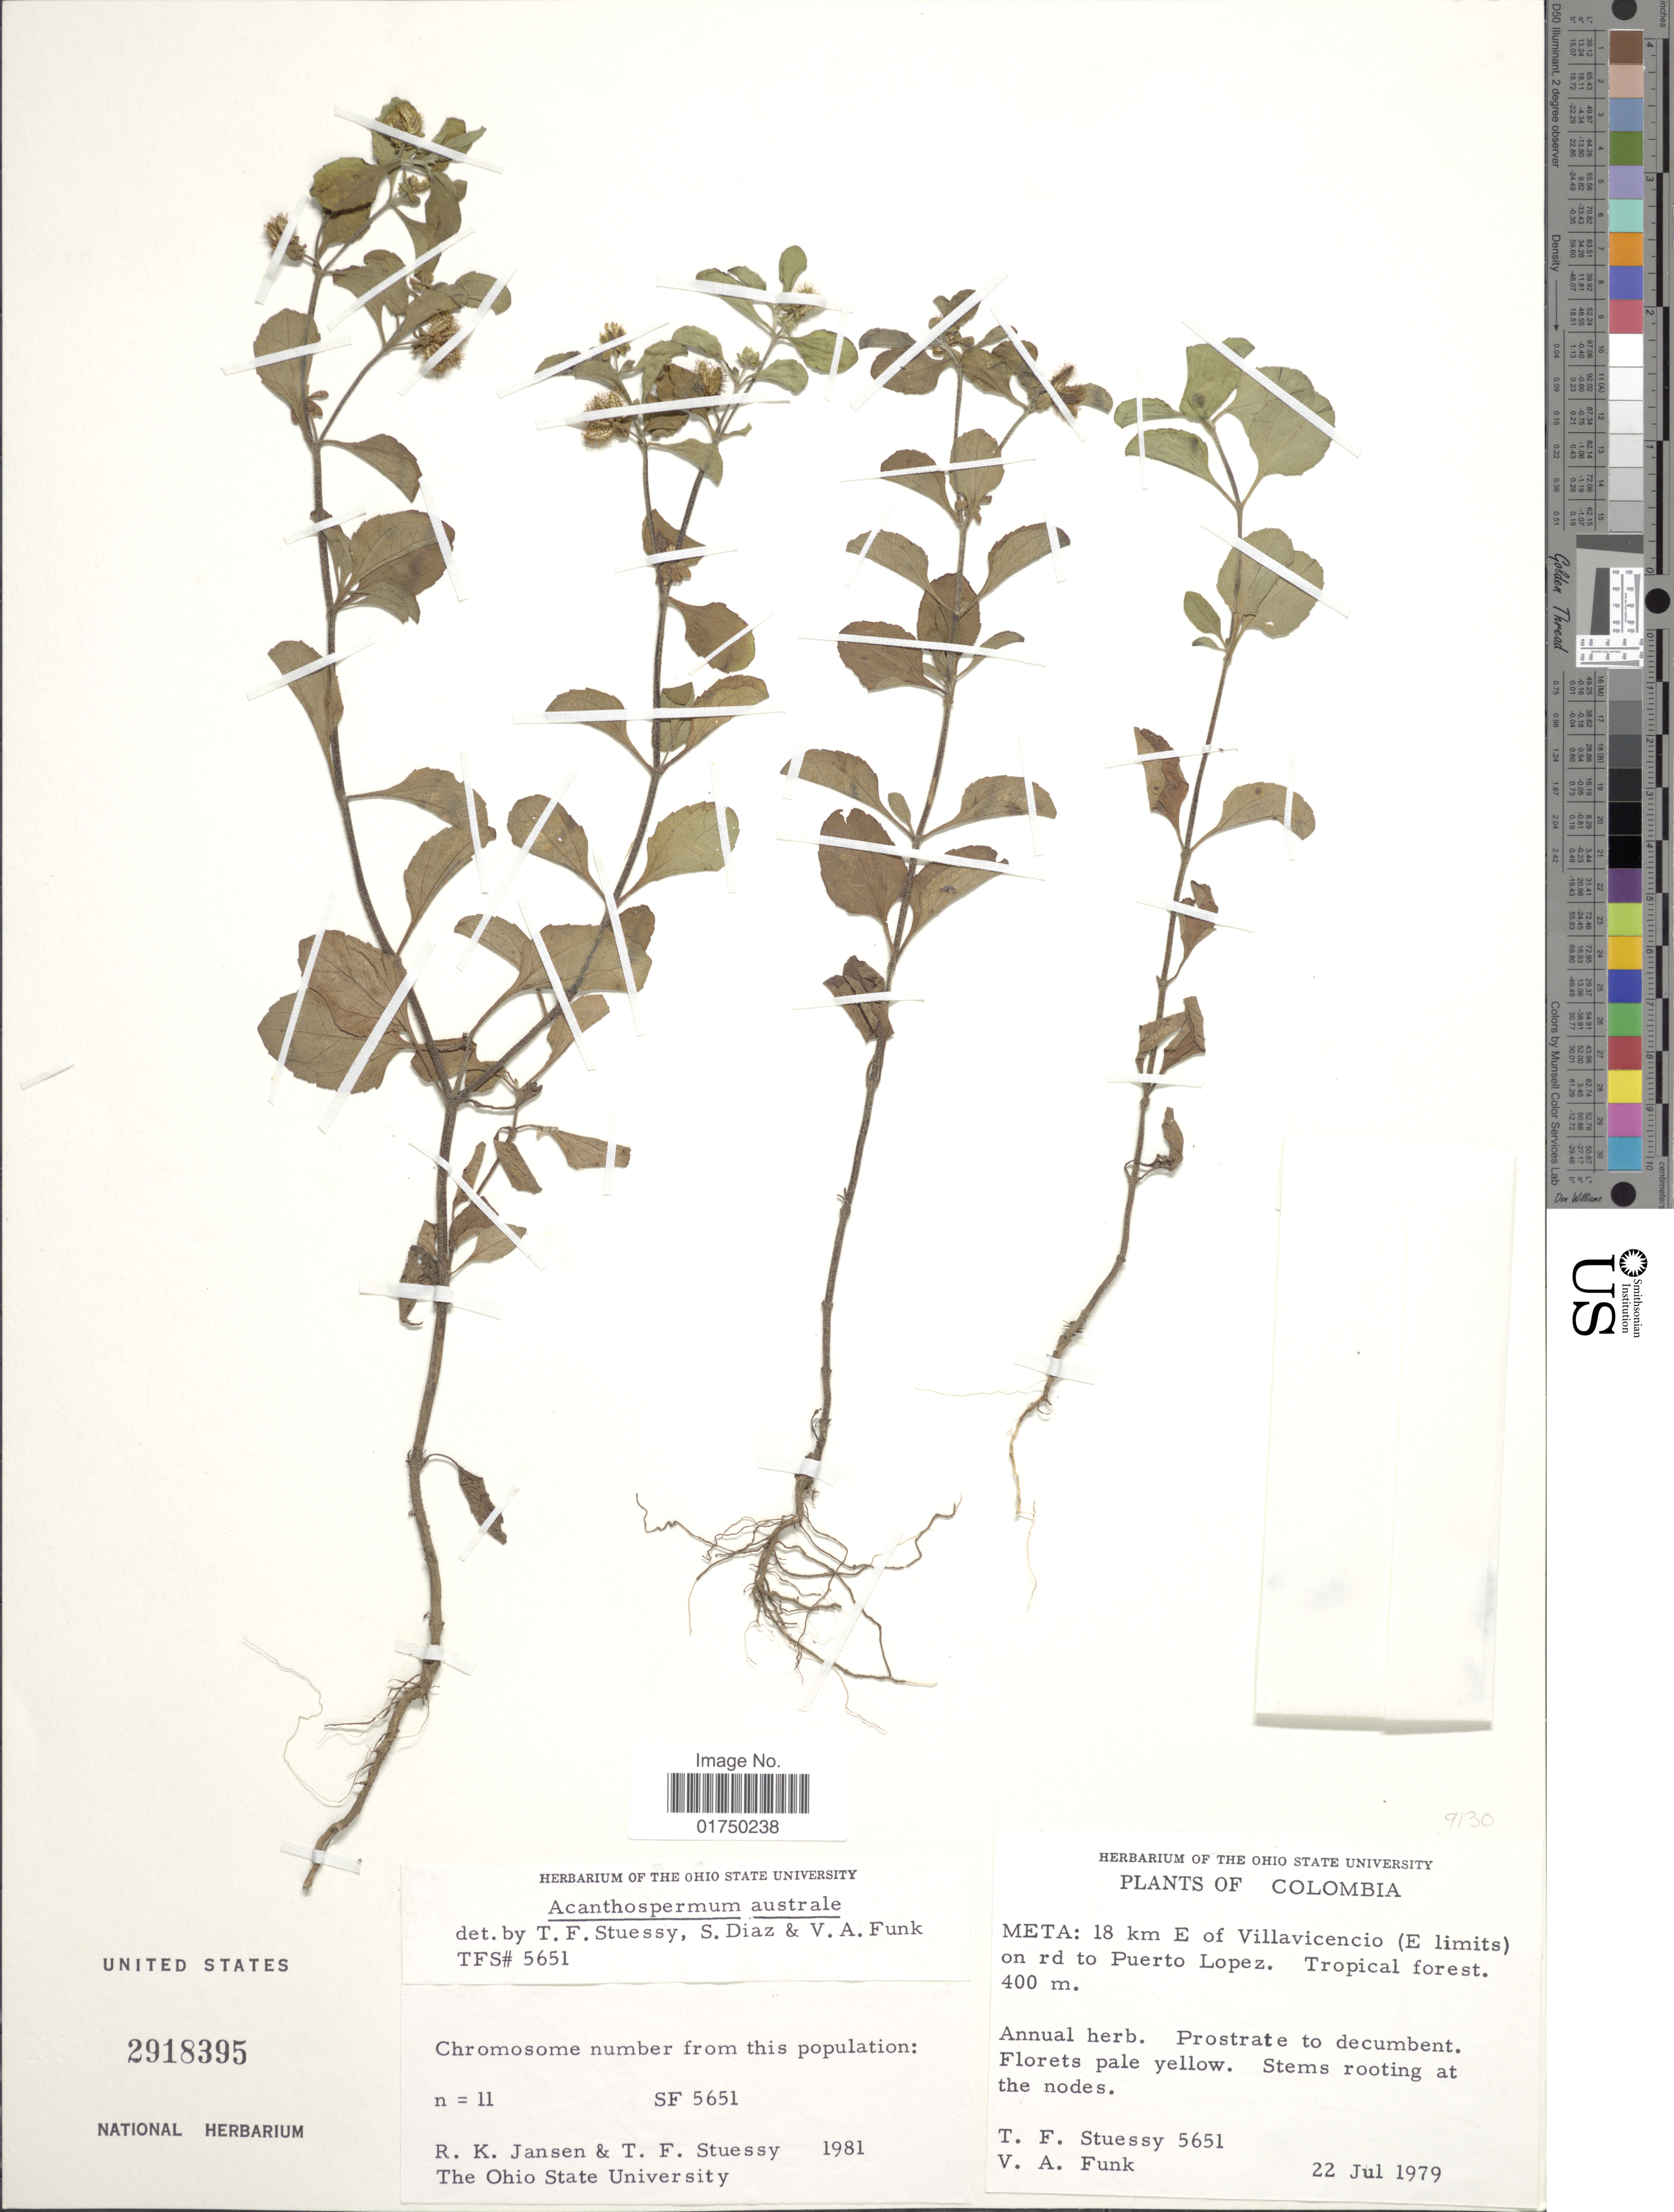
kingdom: Plantae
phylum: Tracheophyta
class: Magnoliopsida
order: Asterales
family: Asteraceae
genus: Acanthospermum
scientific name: Acanthospermum australe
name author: (Loefl.) Kuntze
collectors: T. Stuessy & V. Funk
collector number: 5651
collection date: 1979-07-22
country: Colombia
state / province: Meta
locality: Meta: 18 km E of Villavicencio (E limits) on rd to Puerto Lopez.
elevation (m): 400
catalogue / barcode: US 2918395